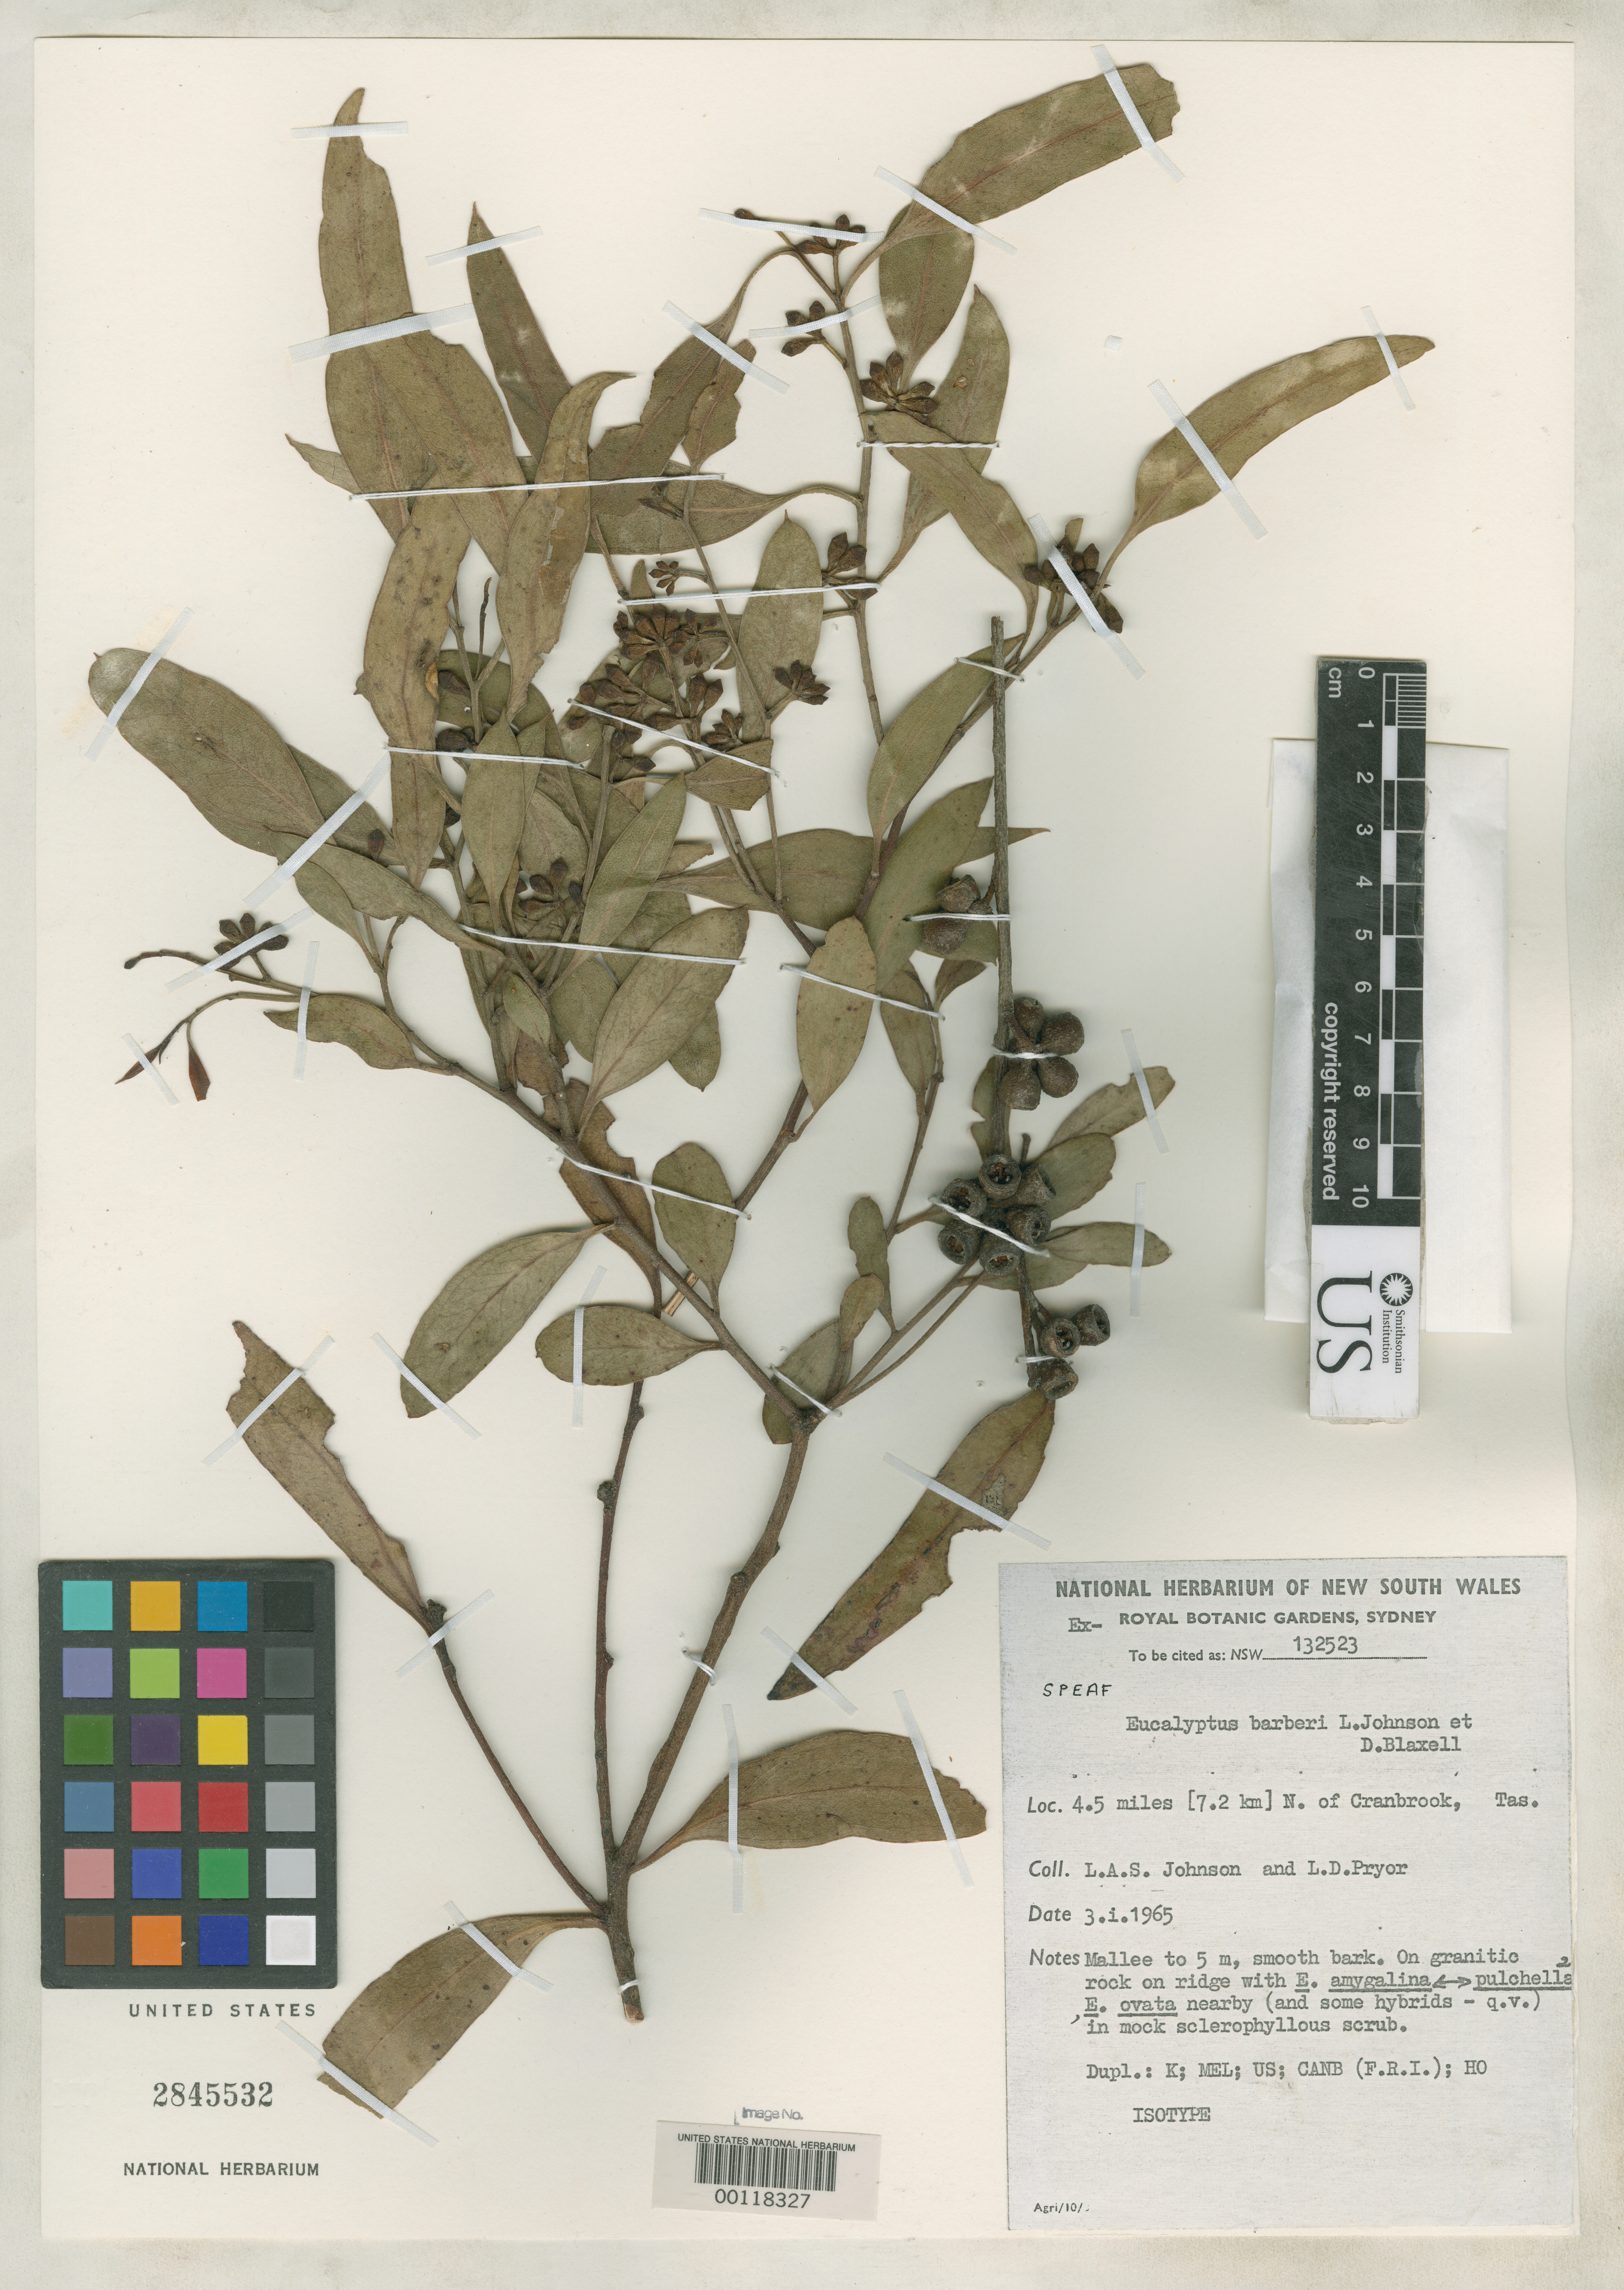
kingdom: Plantae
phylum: Tracheophyta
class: Magnoliopsida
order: Myrtales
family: Myrtaceae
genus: Eucalyptus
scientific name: Eucalyptus barberi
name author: L.A.S. Johnson & Blaxell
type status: Isotype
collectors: L. A. S. Johnson & L. Pryor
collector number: NSW 132523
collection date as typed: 03 Jan 1965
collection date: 1965-01-03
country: Australia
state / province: Tasmania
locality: North of Cranbrook.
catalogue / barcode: US 2845532